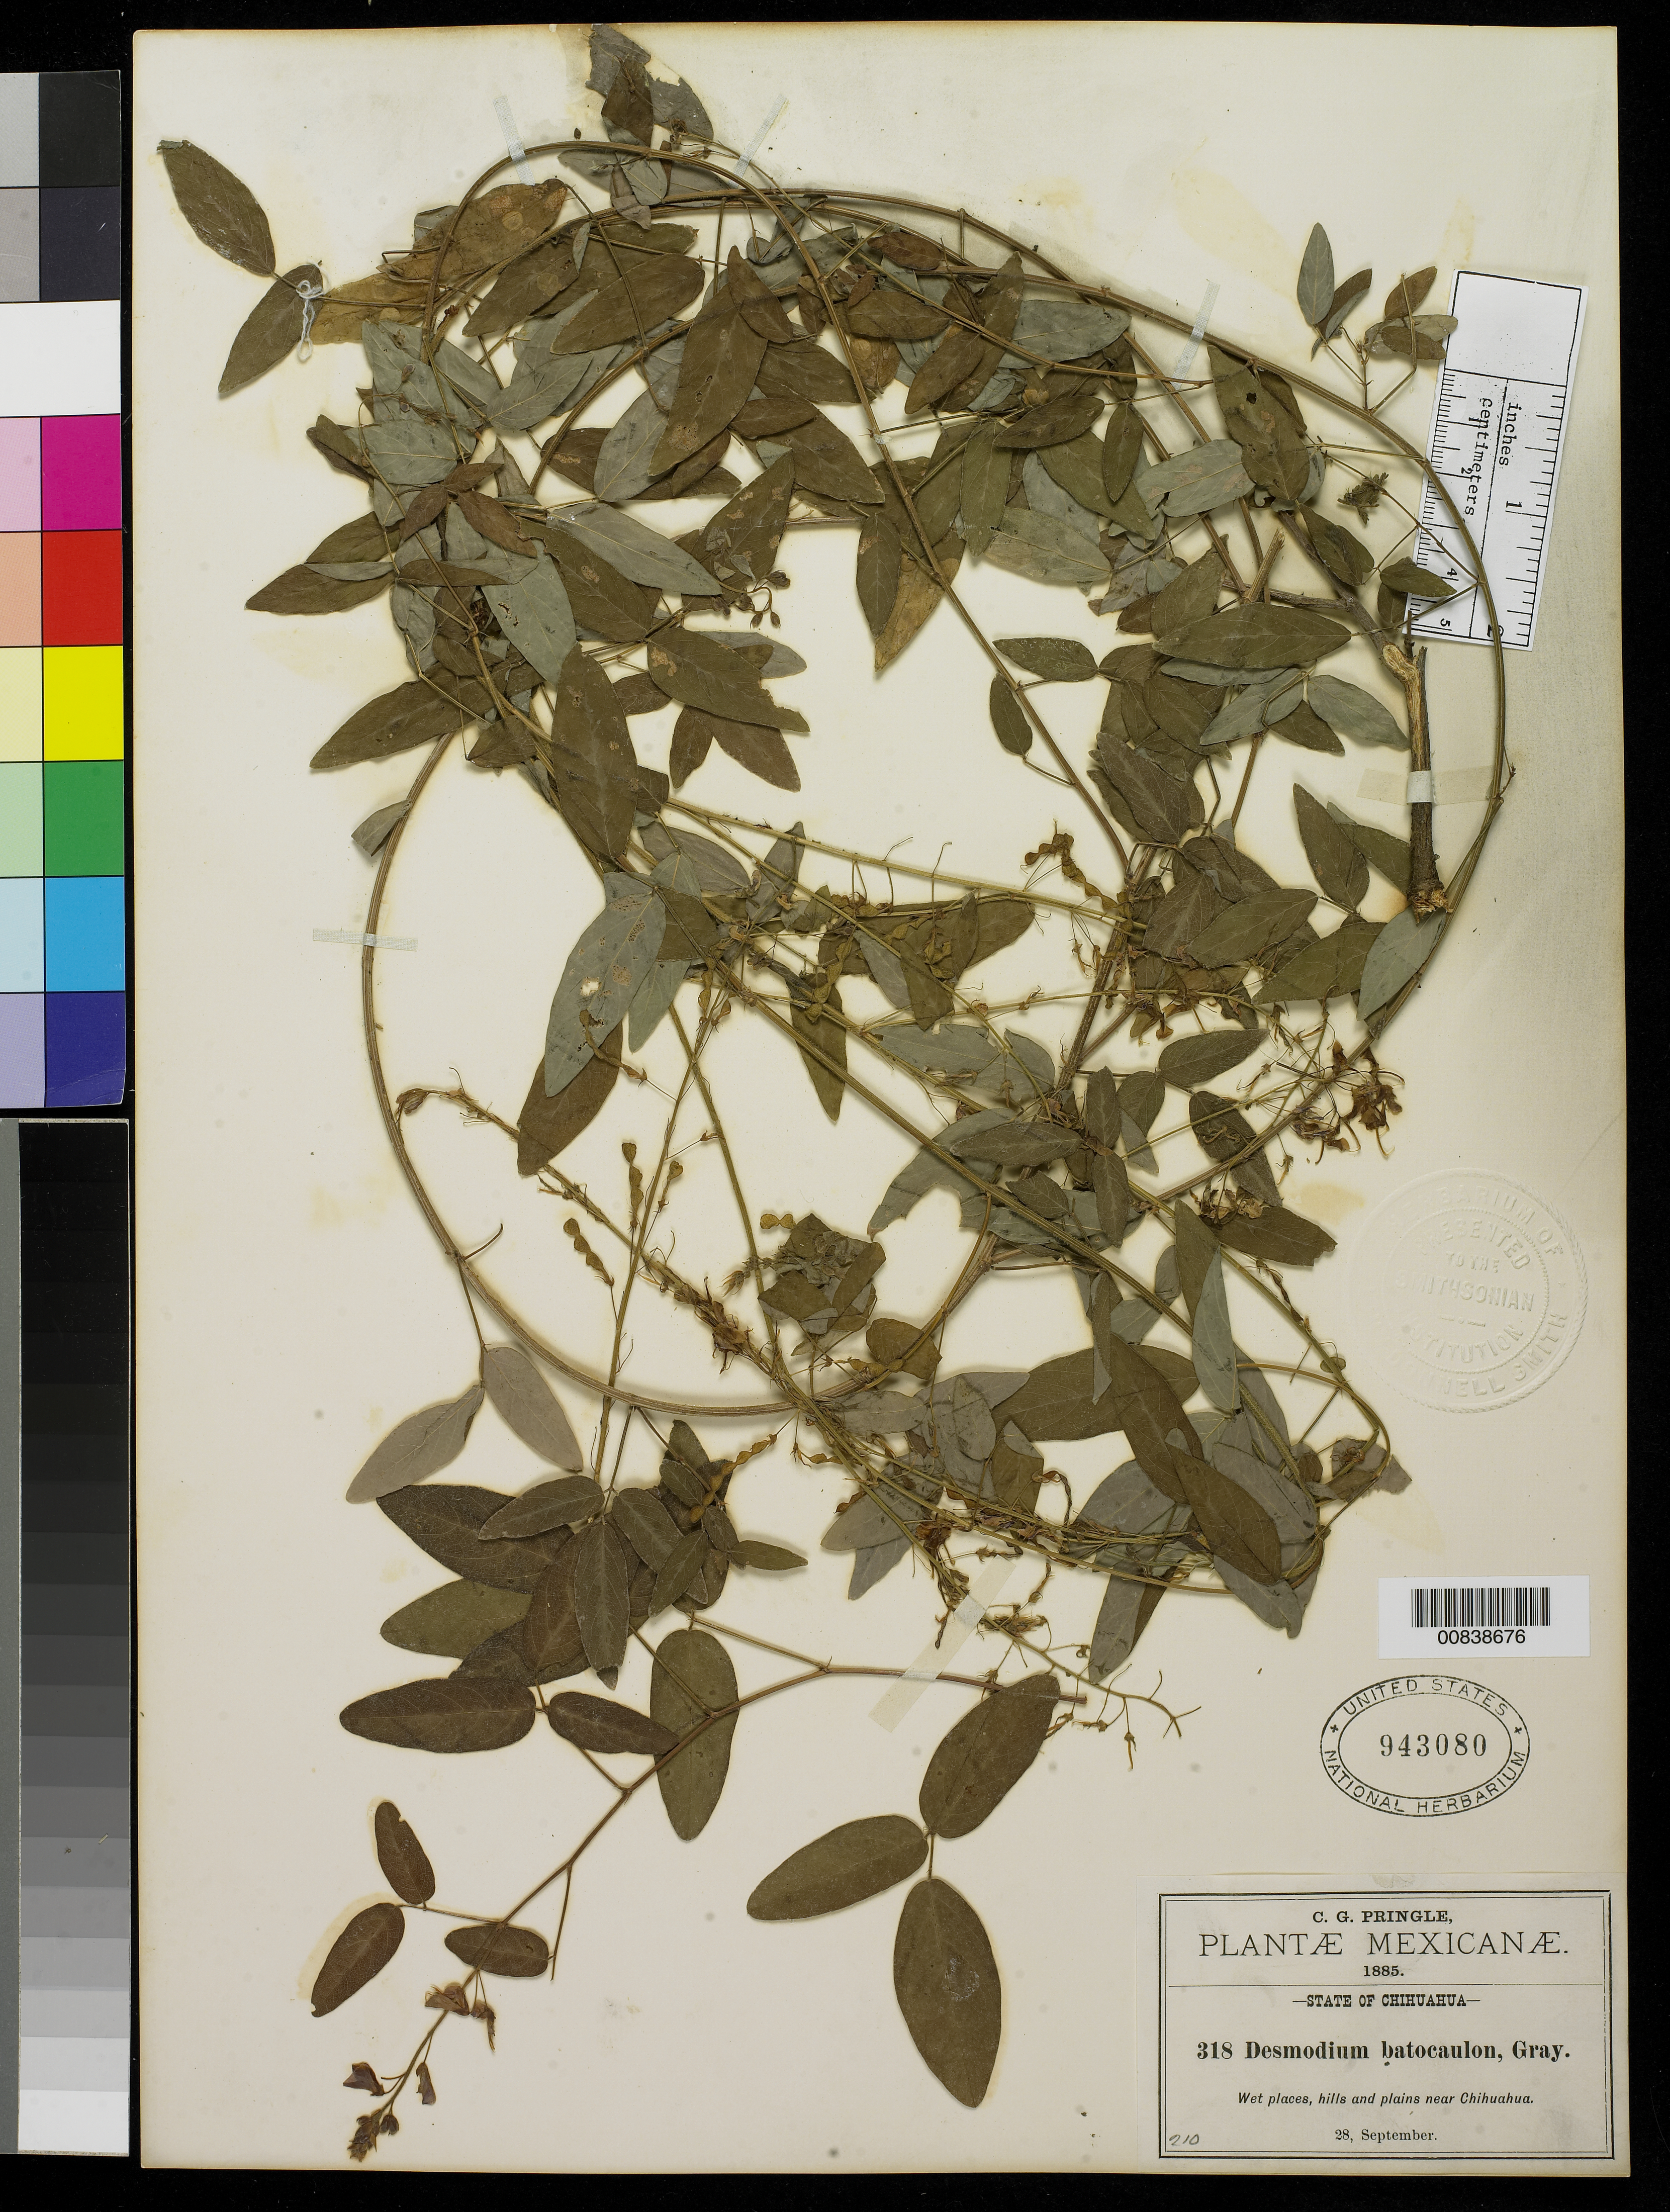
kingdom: Plantae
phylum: Tracheophyta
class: Magnoliopsida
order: Fabales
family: Fabaceae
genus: Desmodium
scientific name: Desmodium batocaulon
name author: A. Gray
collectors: C. G. Pringle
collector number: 318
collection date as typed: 28 Sep 1885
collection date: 1885-09-28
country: Mexico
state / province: Chihuahua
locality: Near Chihuahua.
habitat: Wet places, hills and plains.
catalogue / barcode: US 943080